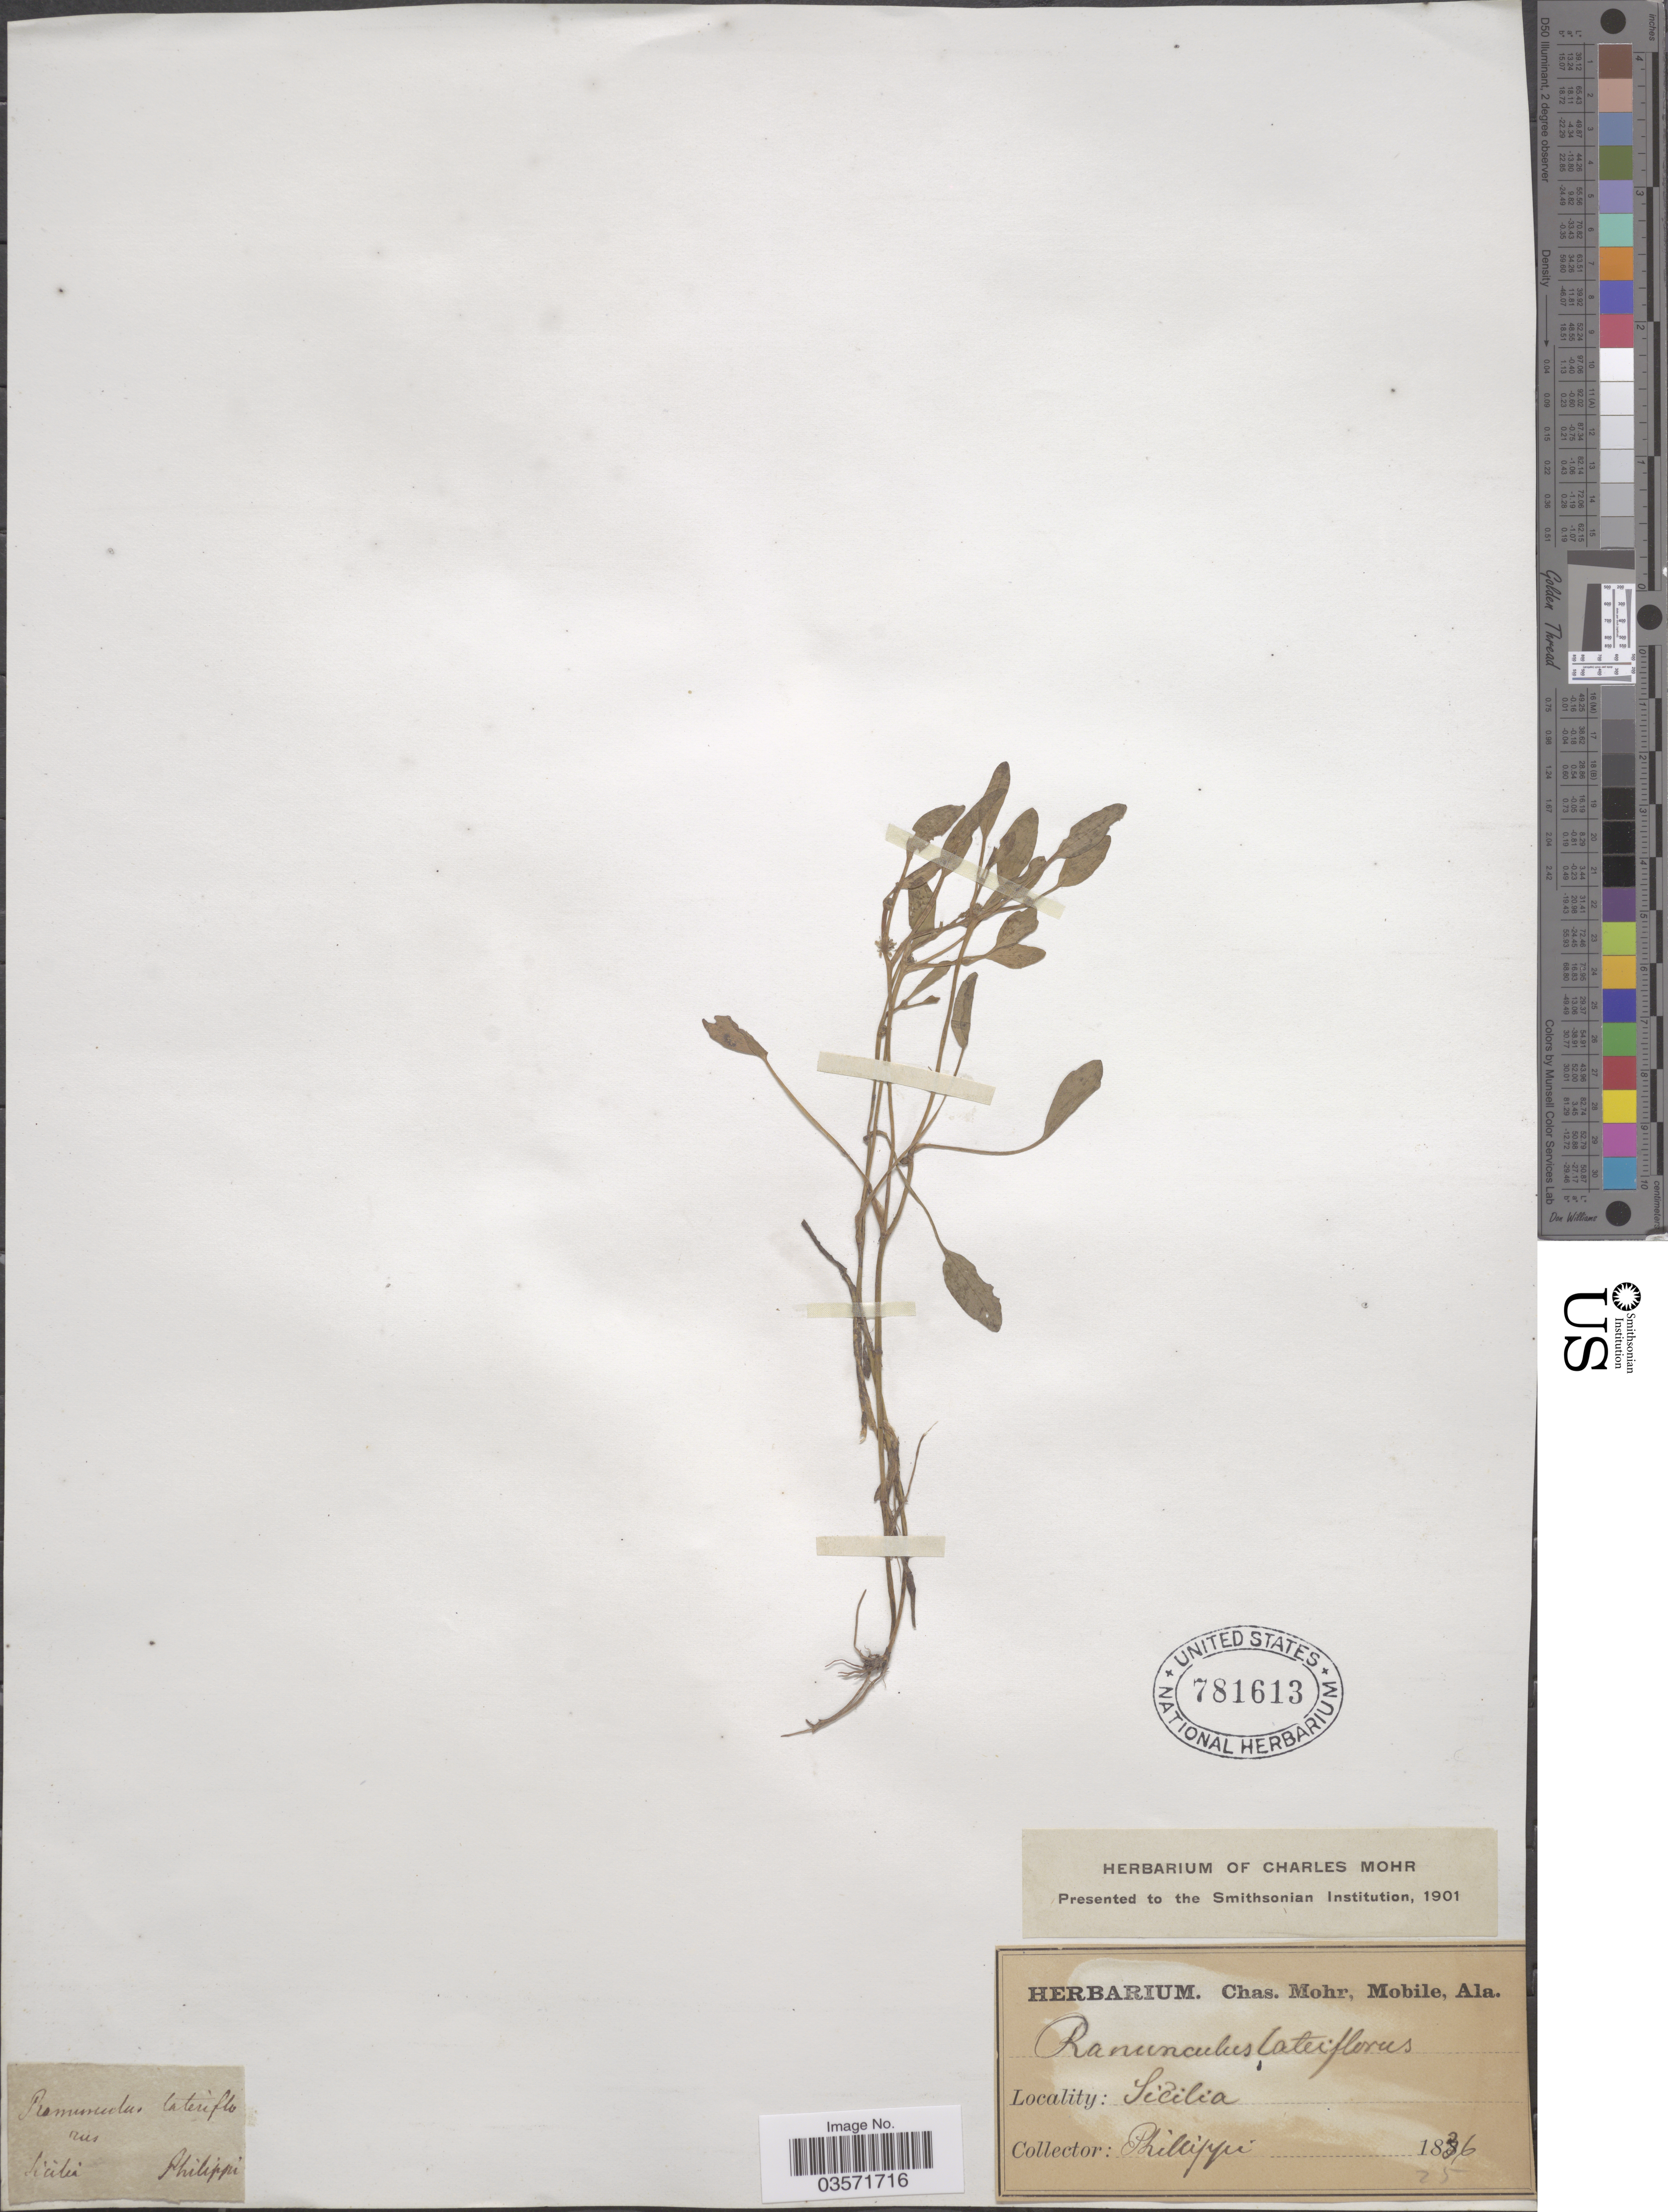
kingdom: Plantae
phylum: Tracheophyta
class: Magnoliopsida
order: Ranunculales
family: Ranunculaceae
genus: Ranunculus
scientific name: Ranunculus lateriflorus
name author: DC.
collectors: -. Philippi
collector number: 25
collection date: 1836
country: Italy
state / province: Siciliana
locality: Sicilia.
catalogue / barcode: US 781613